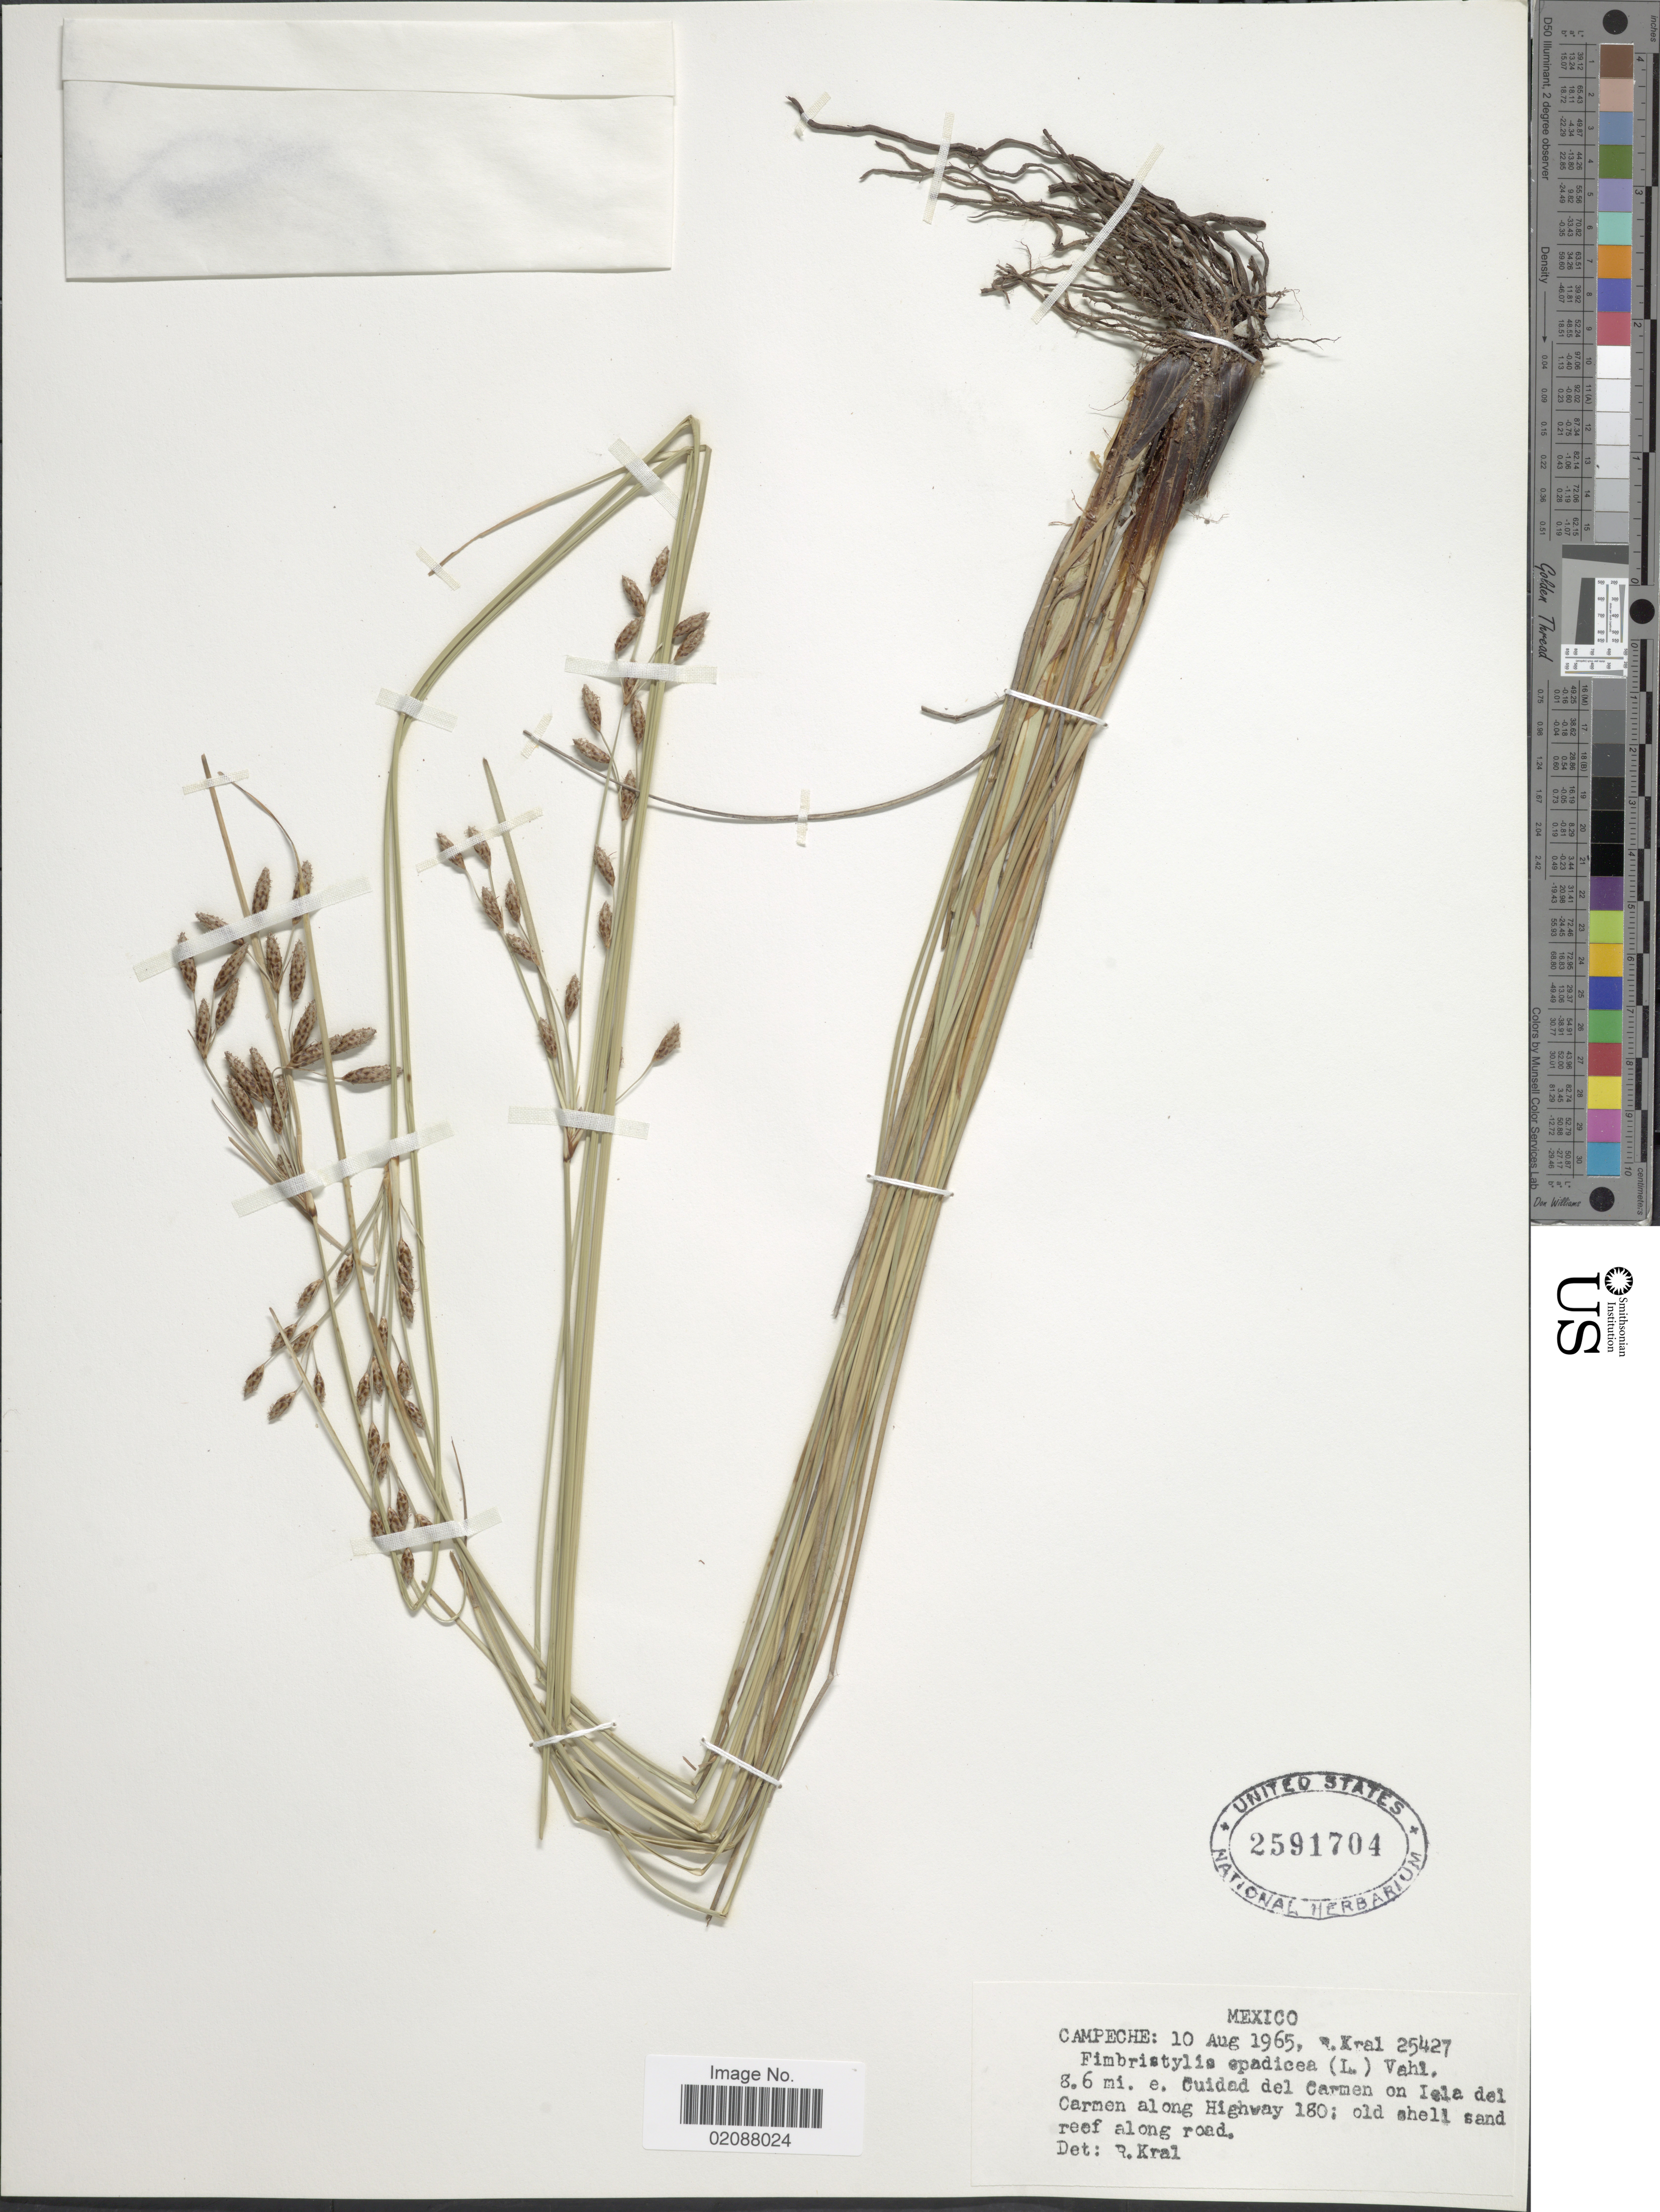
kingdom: Plantae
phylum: Tracheophyta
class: Liliopsida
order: Poales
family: Cyperaceae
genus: Fimbristylis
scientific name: Fimbristylis spadicea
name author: (L.) Vahl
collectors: R. Kral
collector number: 25427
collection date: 1965-08-10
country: Mexico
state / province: Campeche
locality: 8.6 mi. e. cuidad del Carmen on isla del Carmen along Highway 180; old shell sand reef along road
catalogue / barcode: US 2591704